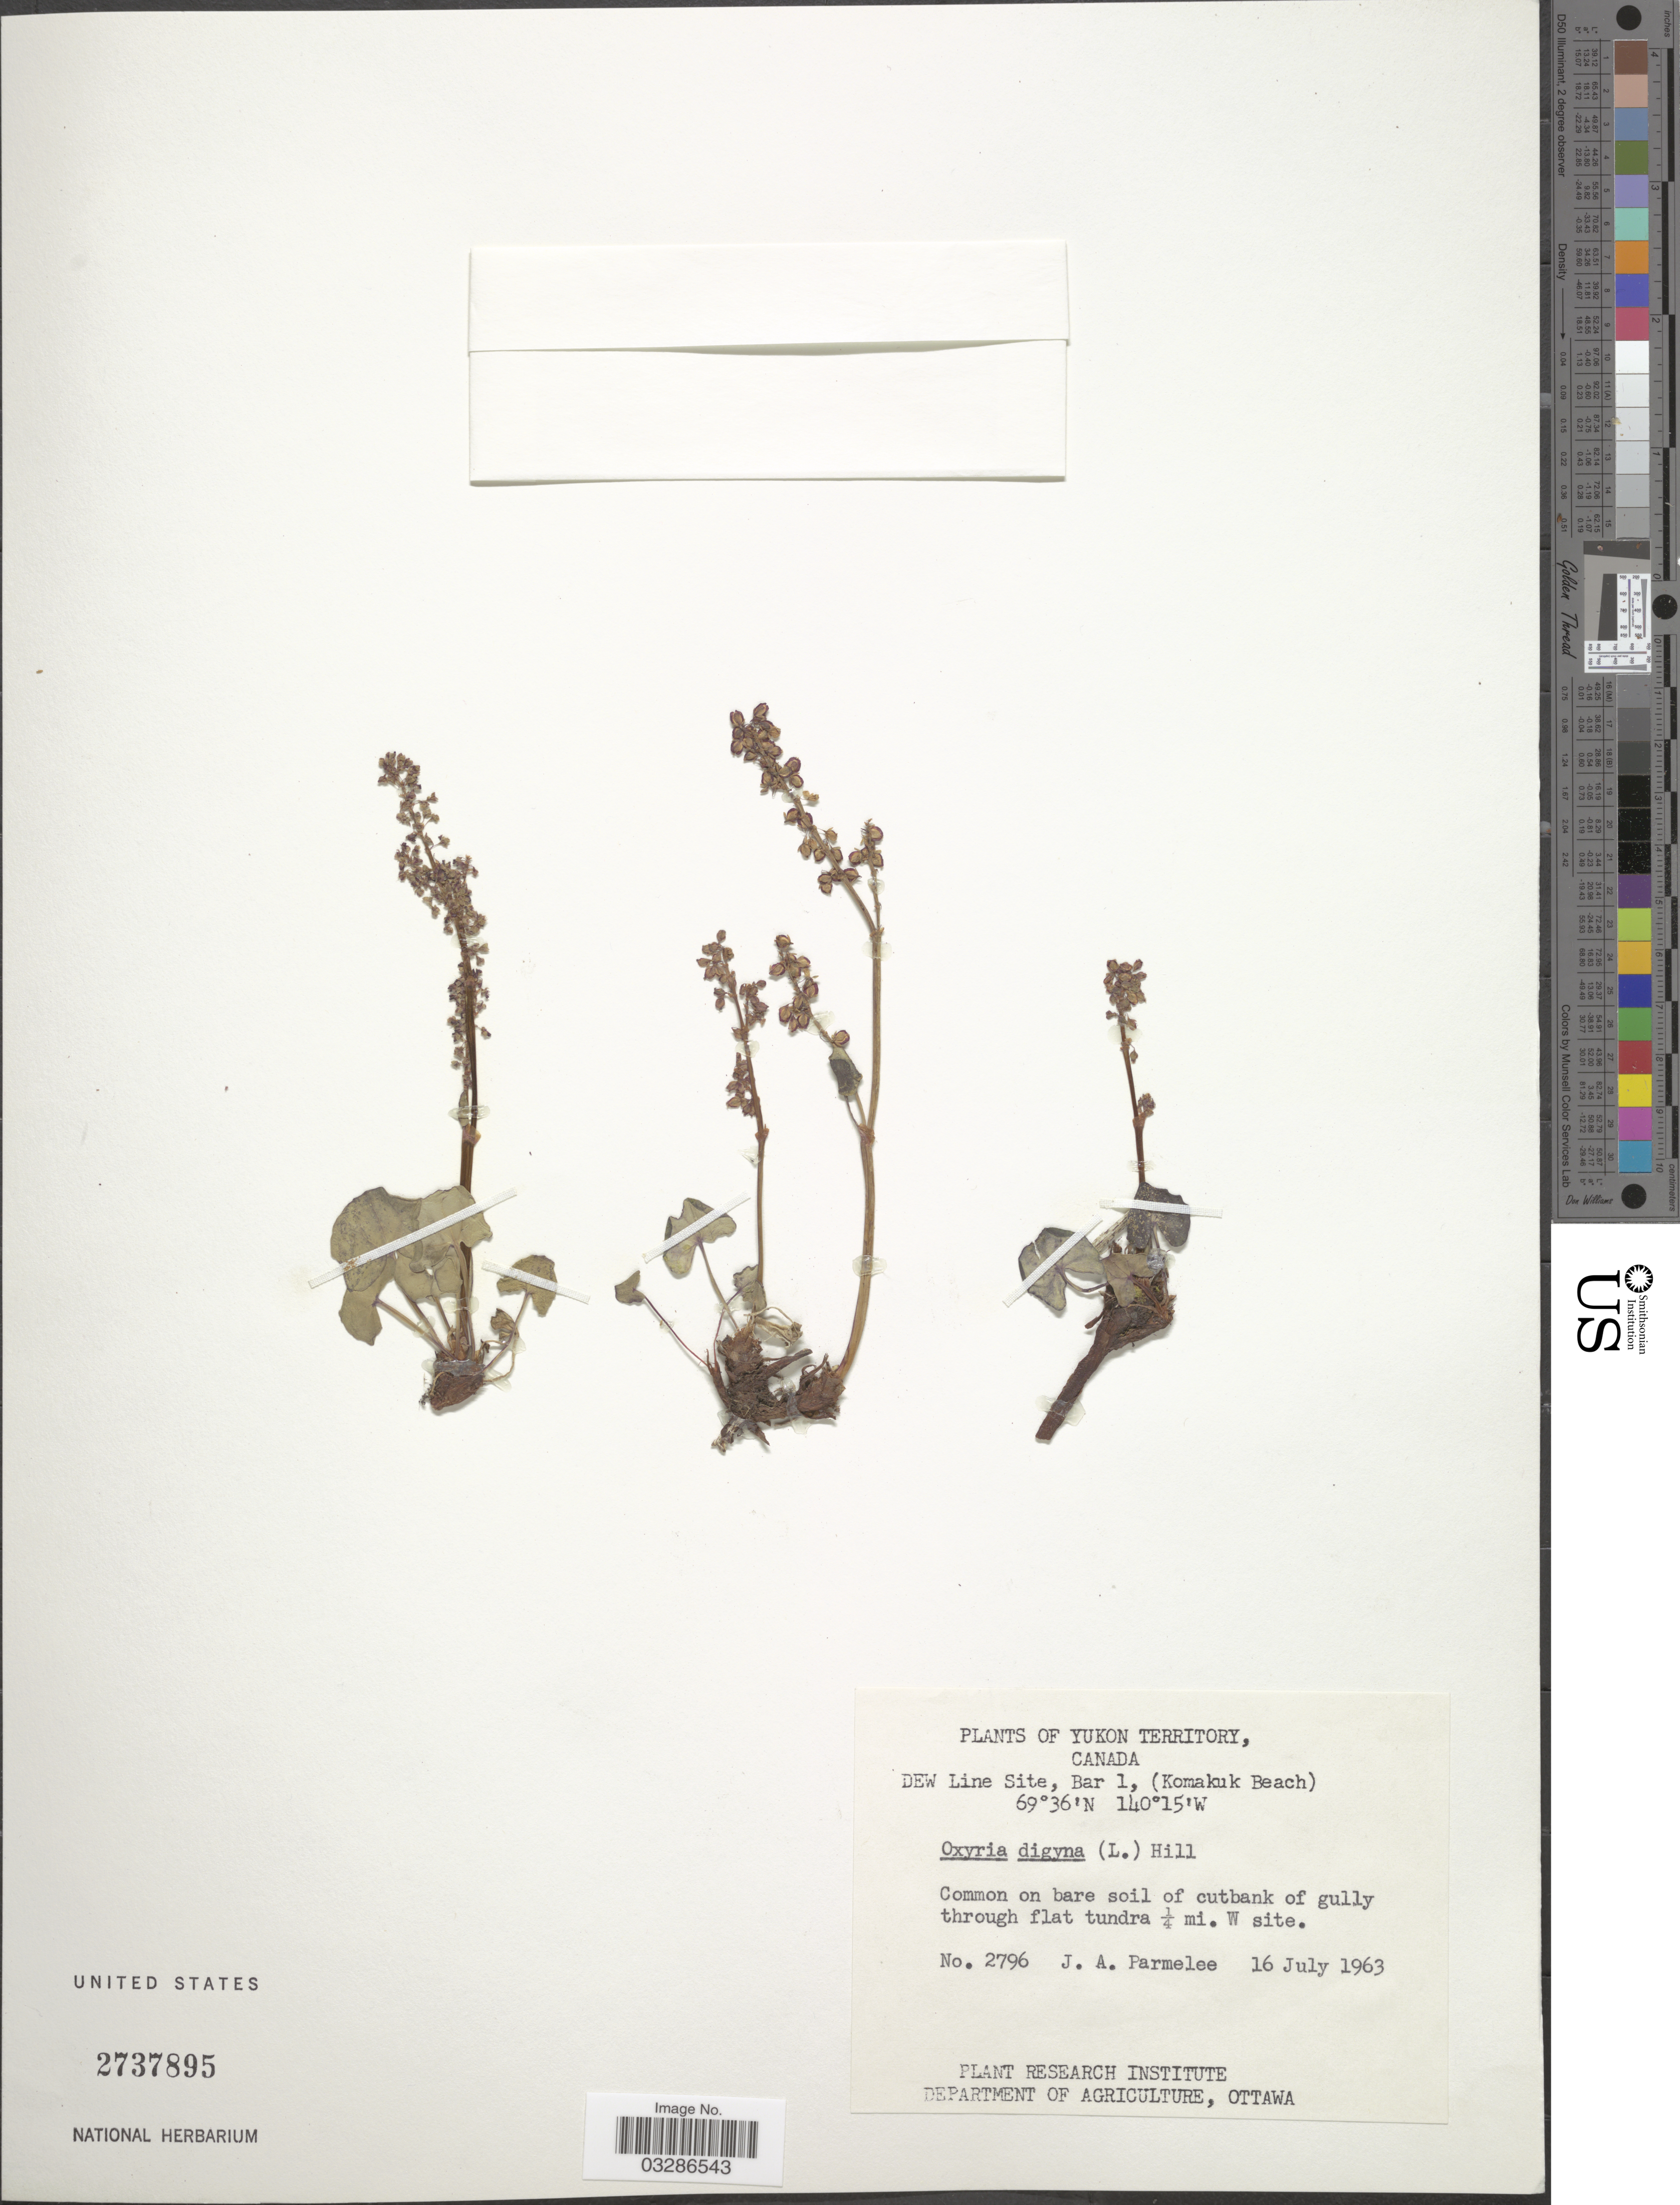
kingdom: Plantae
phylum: Tracheophyta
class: Magnoliopsida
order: Caryophyllales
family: Polygonaceae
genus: Oxyria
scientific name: Oxyria digyna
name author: (L.) Hill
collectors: J. A. Parmelee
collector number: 2796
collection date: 1963-07-16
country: Canada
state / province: Yukon Territory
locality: Dew Line Site, Bar 1, (Komakuk Beach), Common on bare soil of cutbank of gully through flat tundra ¼ mi. W site.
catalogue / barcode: US 2737895